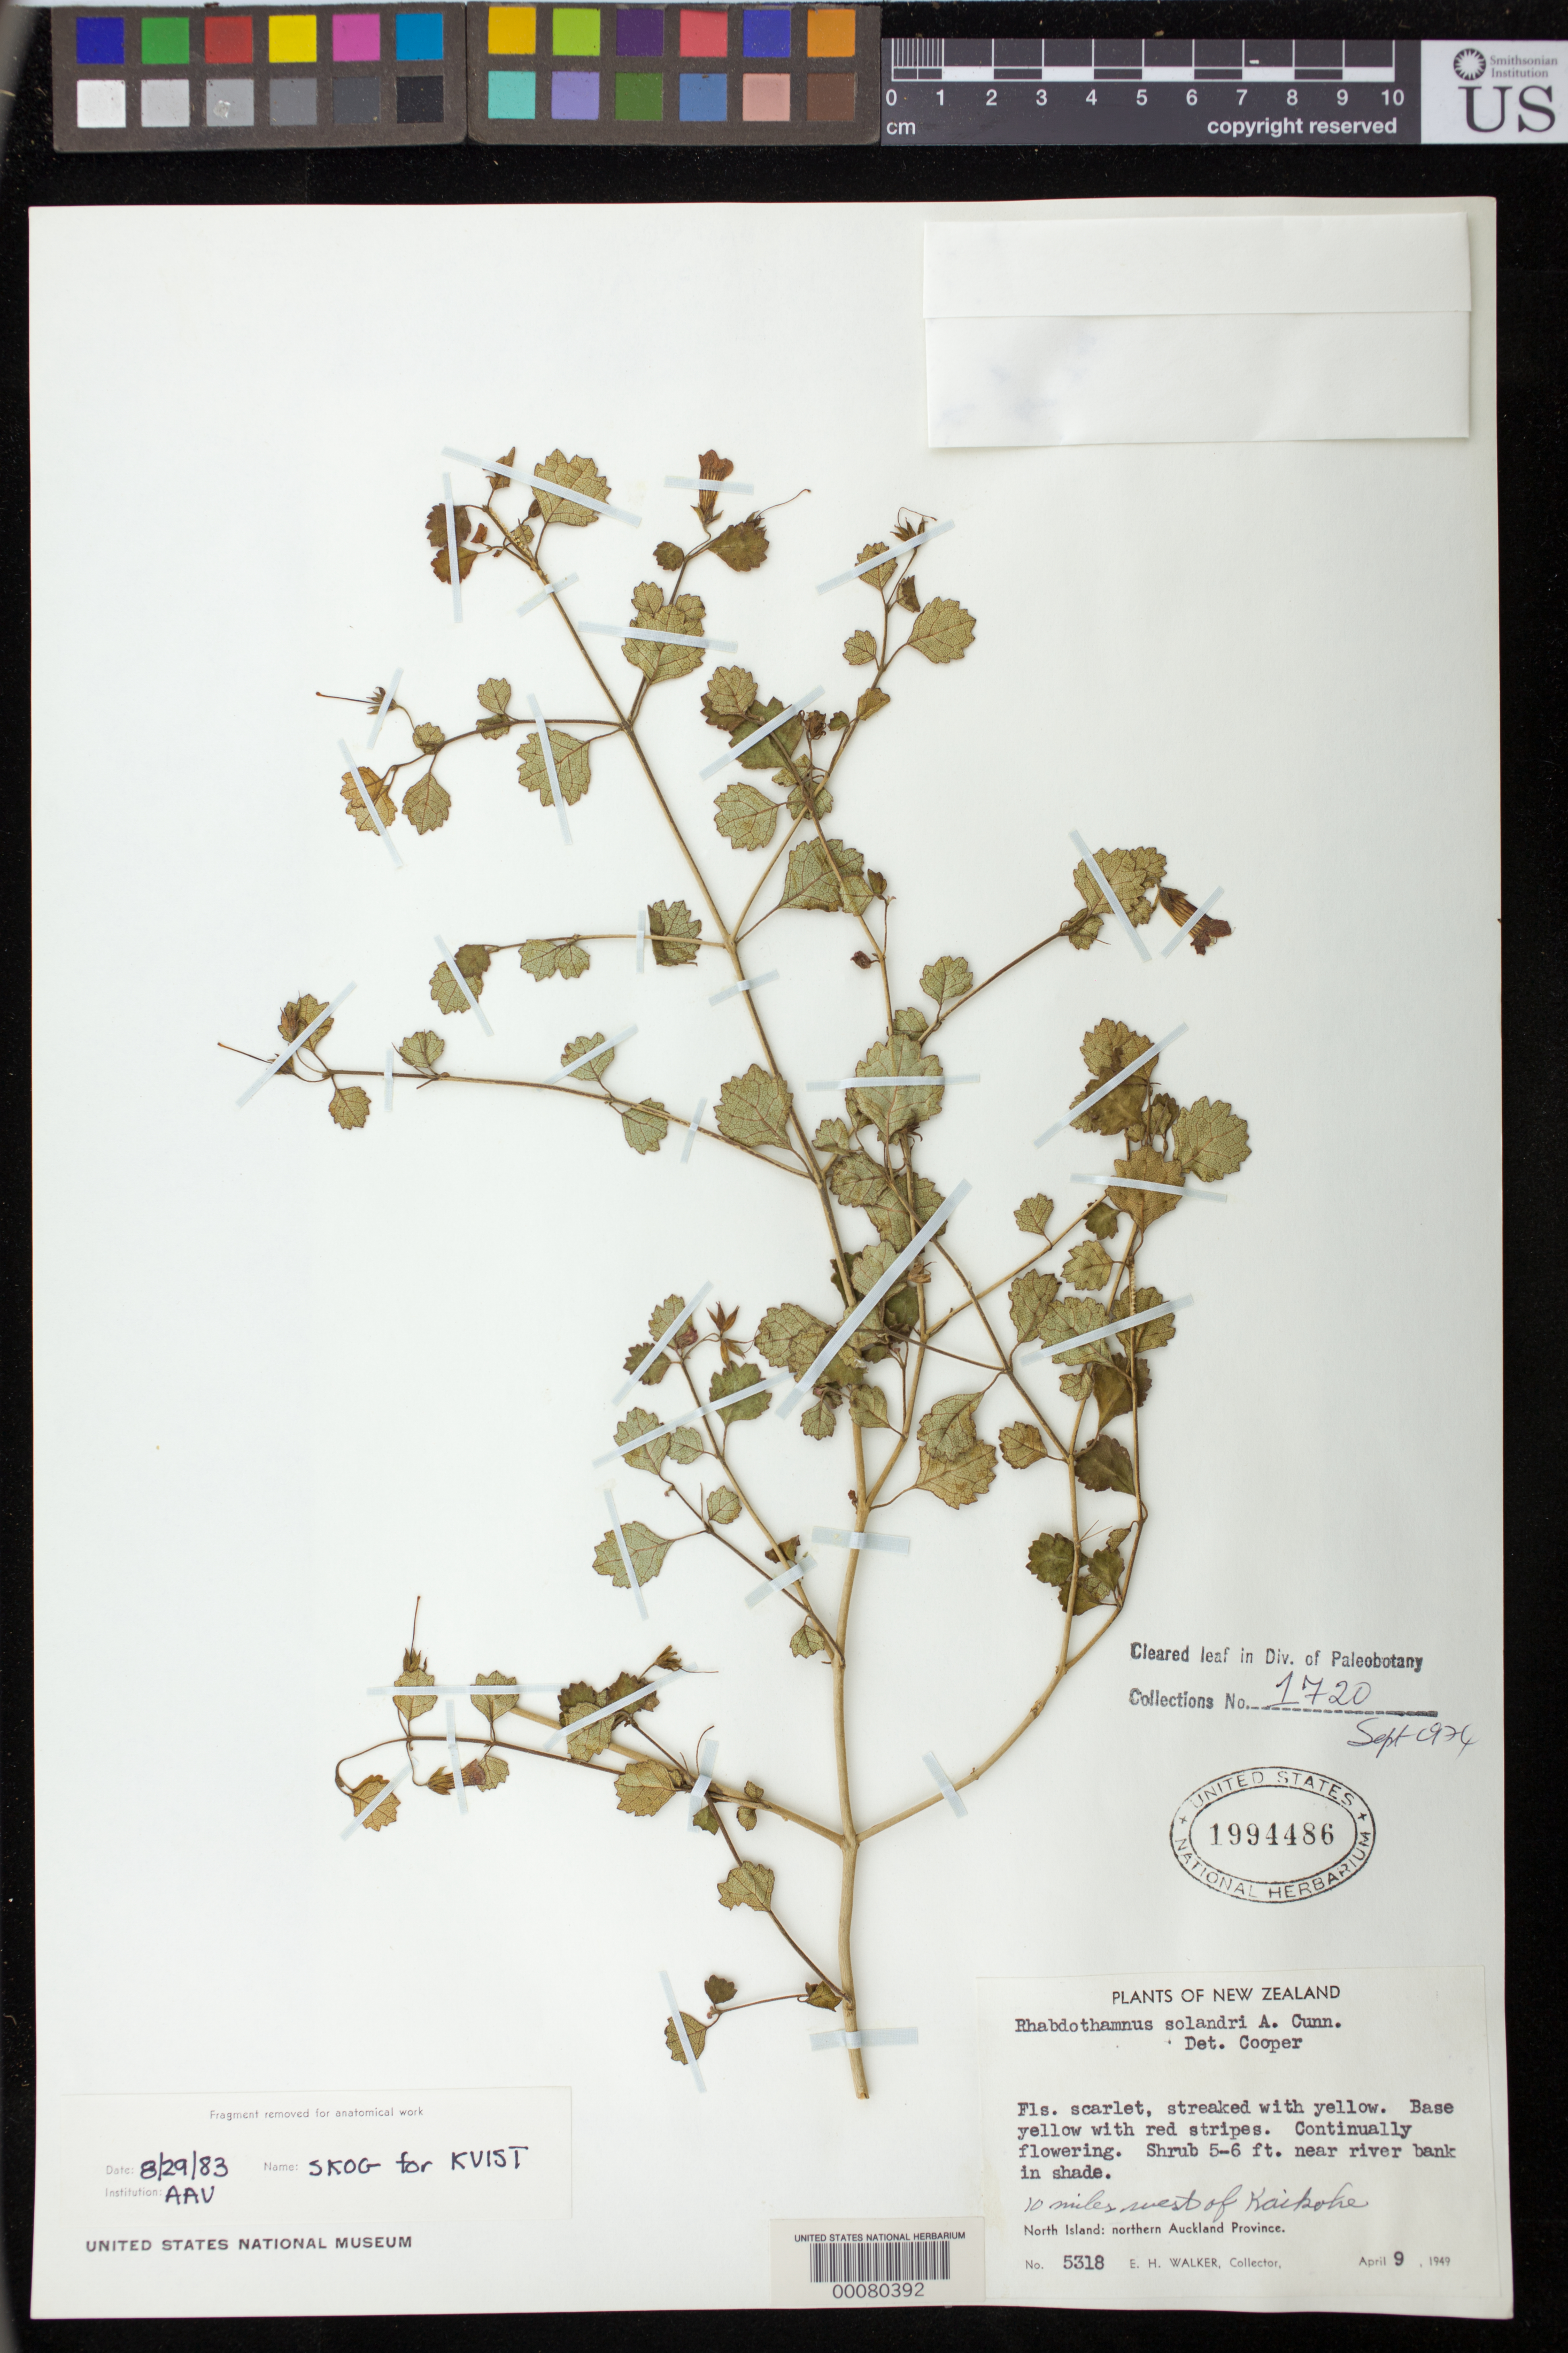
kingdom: Plantae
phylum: Tracheophyta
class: Magnoliopsida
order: Lamiales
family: Gesneriaceae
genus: Rhabdothamnus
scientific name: Rhabdothamnus solandri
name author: A. Cunn.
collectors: E. H. Walker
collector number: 5318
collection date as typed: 09 Apr 1949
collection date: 1949-04-09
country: New Zealand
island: North I.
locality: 10 mi w of kaikohe, northern auckland prov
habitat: Near river bank in shade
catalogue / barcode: US 1994486